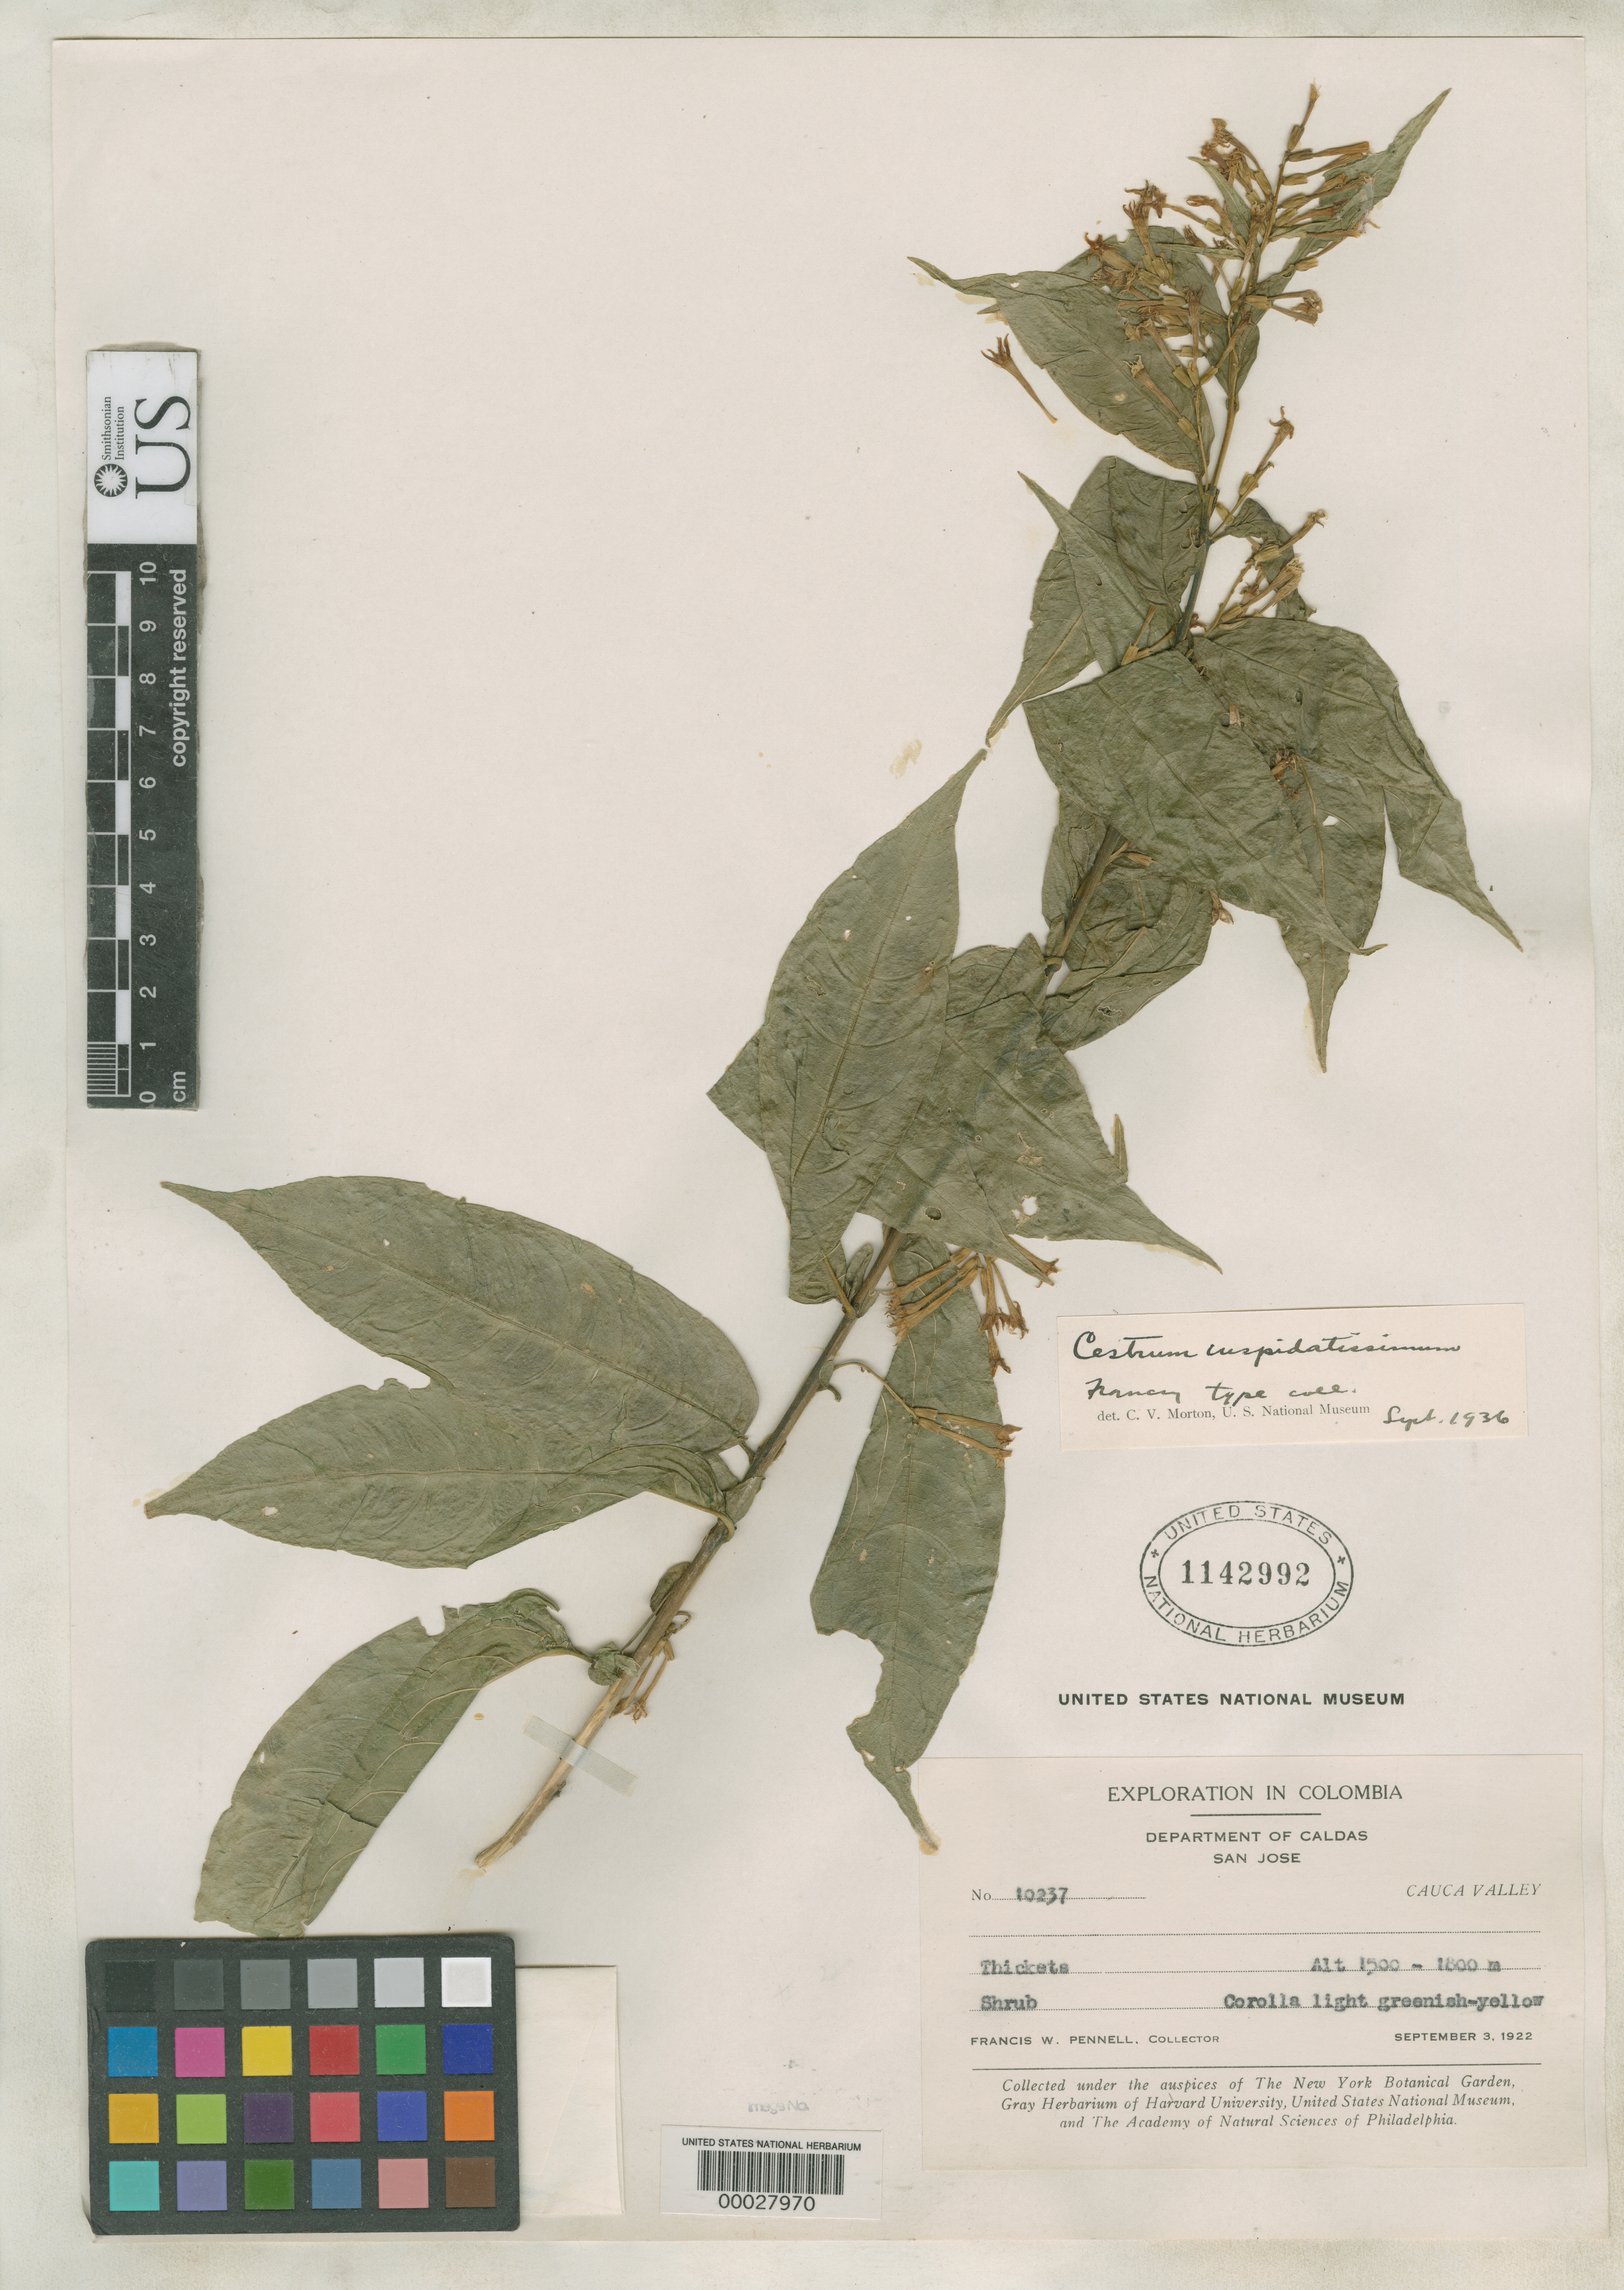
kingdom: Plantae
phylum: Tracheophyta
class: Magnoliopsida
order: Solanales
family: Solanaceae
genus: Cestrum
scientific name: Cestrum cuspidatissimum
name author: Francey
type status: Isotype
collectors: F. W. Pennell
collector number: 10237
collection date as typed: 03 Sep 1922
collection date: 1922-09-03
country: Colombia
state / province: Caldas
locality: San Jose, Cauca Valley.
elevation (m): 1500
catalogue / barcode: US 1142992